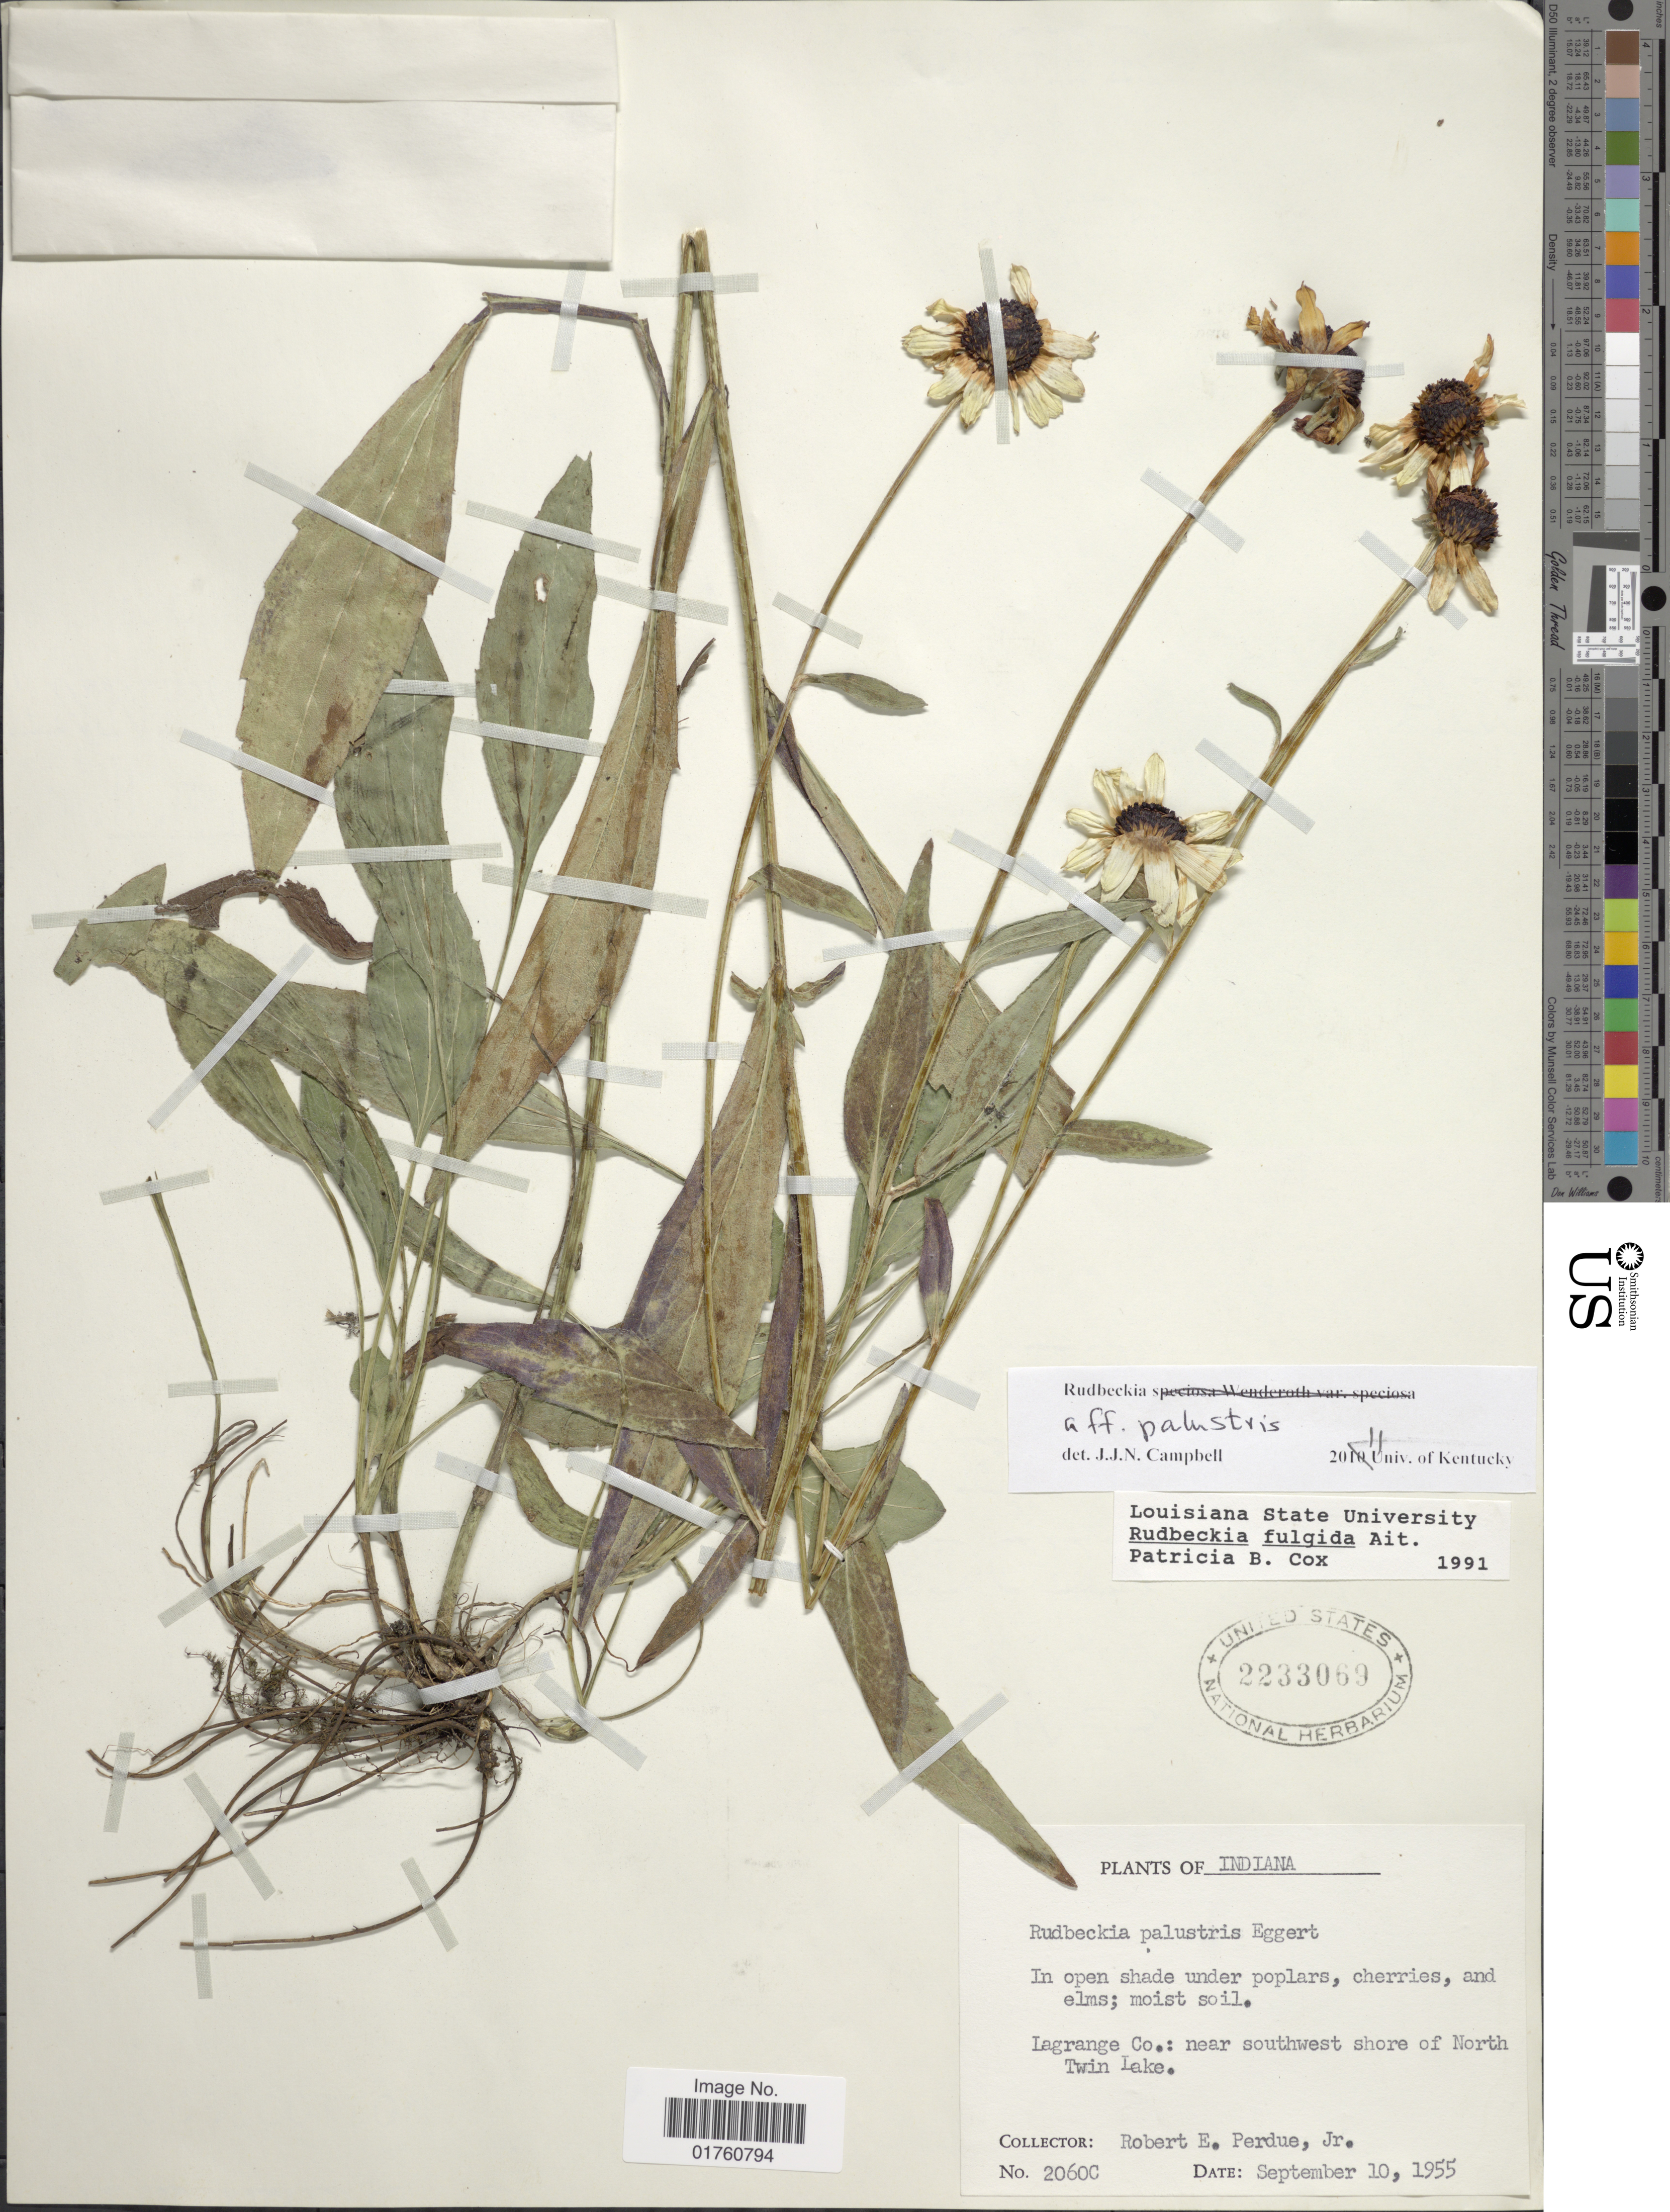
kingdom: Plantae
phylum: Tracheophyta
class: Magnoliopsida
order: Asterales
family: Asteraceae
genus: Rudbeckia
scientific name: Rudbeckia fulgida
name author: Aiton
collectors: R. E. Perdue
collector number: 2060C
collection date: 1955-09-10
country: United States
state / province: Indiana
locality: Lagrange Co: near southwest shore of North Twin Lake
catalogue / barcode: US 2233069